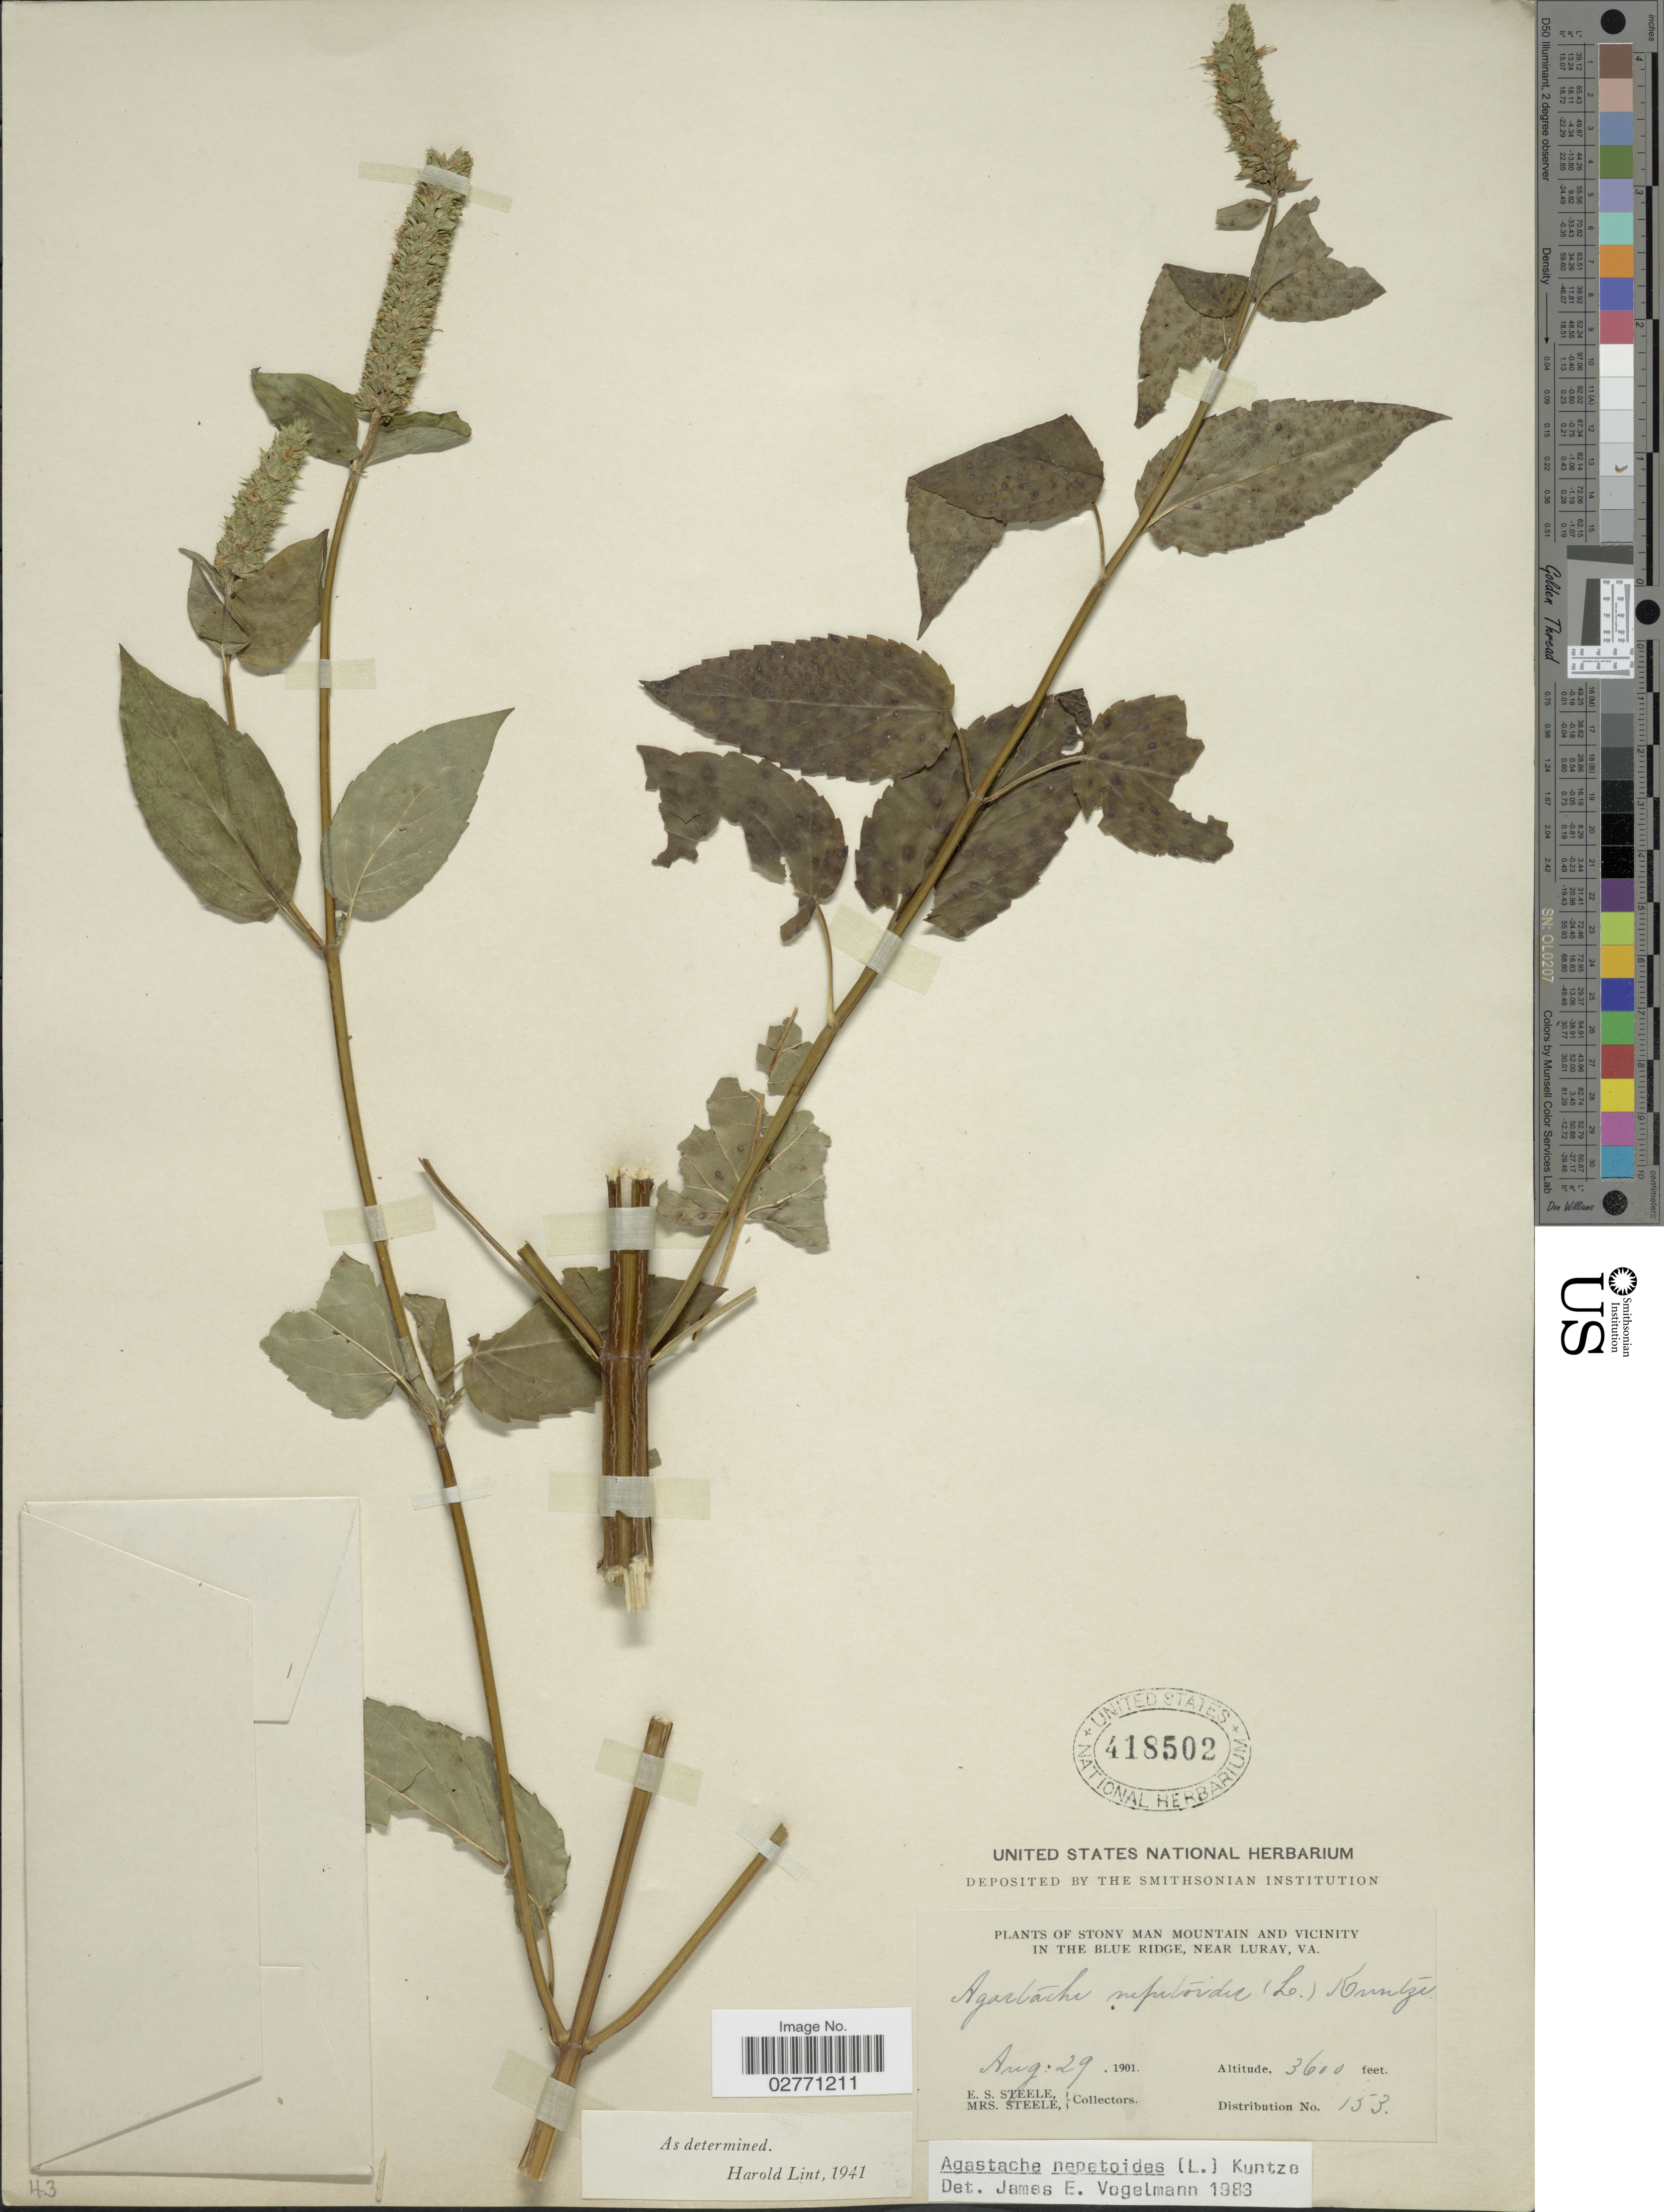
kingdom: Plantae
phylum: Tracheophyta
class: Magnoliopsida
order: Lamiales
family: Lamiaceae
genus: Agastache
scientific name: Agastache nepetoides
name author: (L.) Kuntze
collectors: E. Steele & Mrs. E. S. Steele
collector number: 153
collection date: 1901-08-29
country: United States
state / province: Virginia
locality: Stony Man Mountain and Vicinity in the Blue Ridge, near Luray, Va.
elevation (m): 1097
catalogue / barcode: US 418502